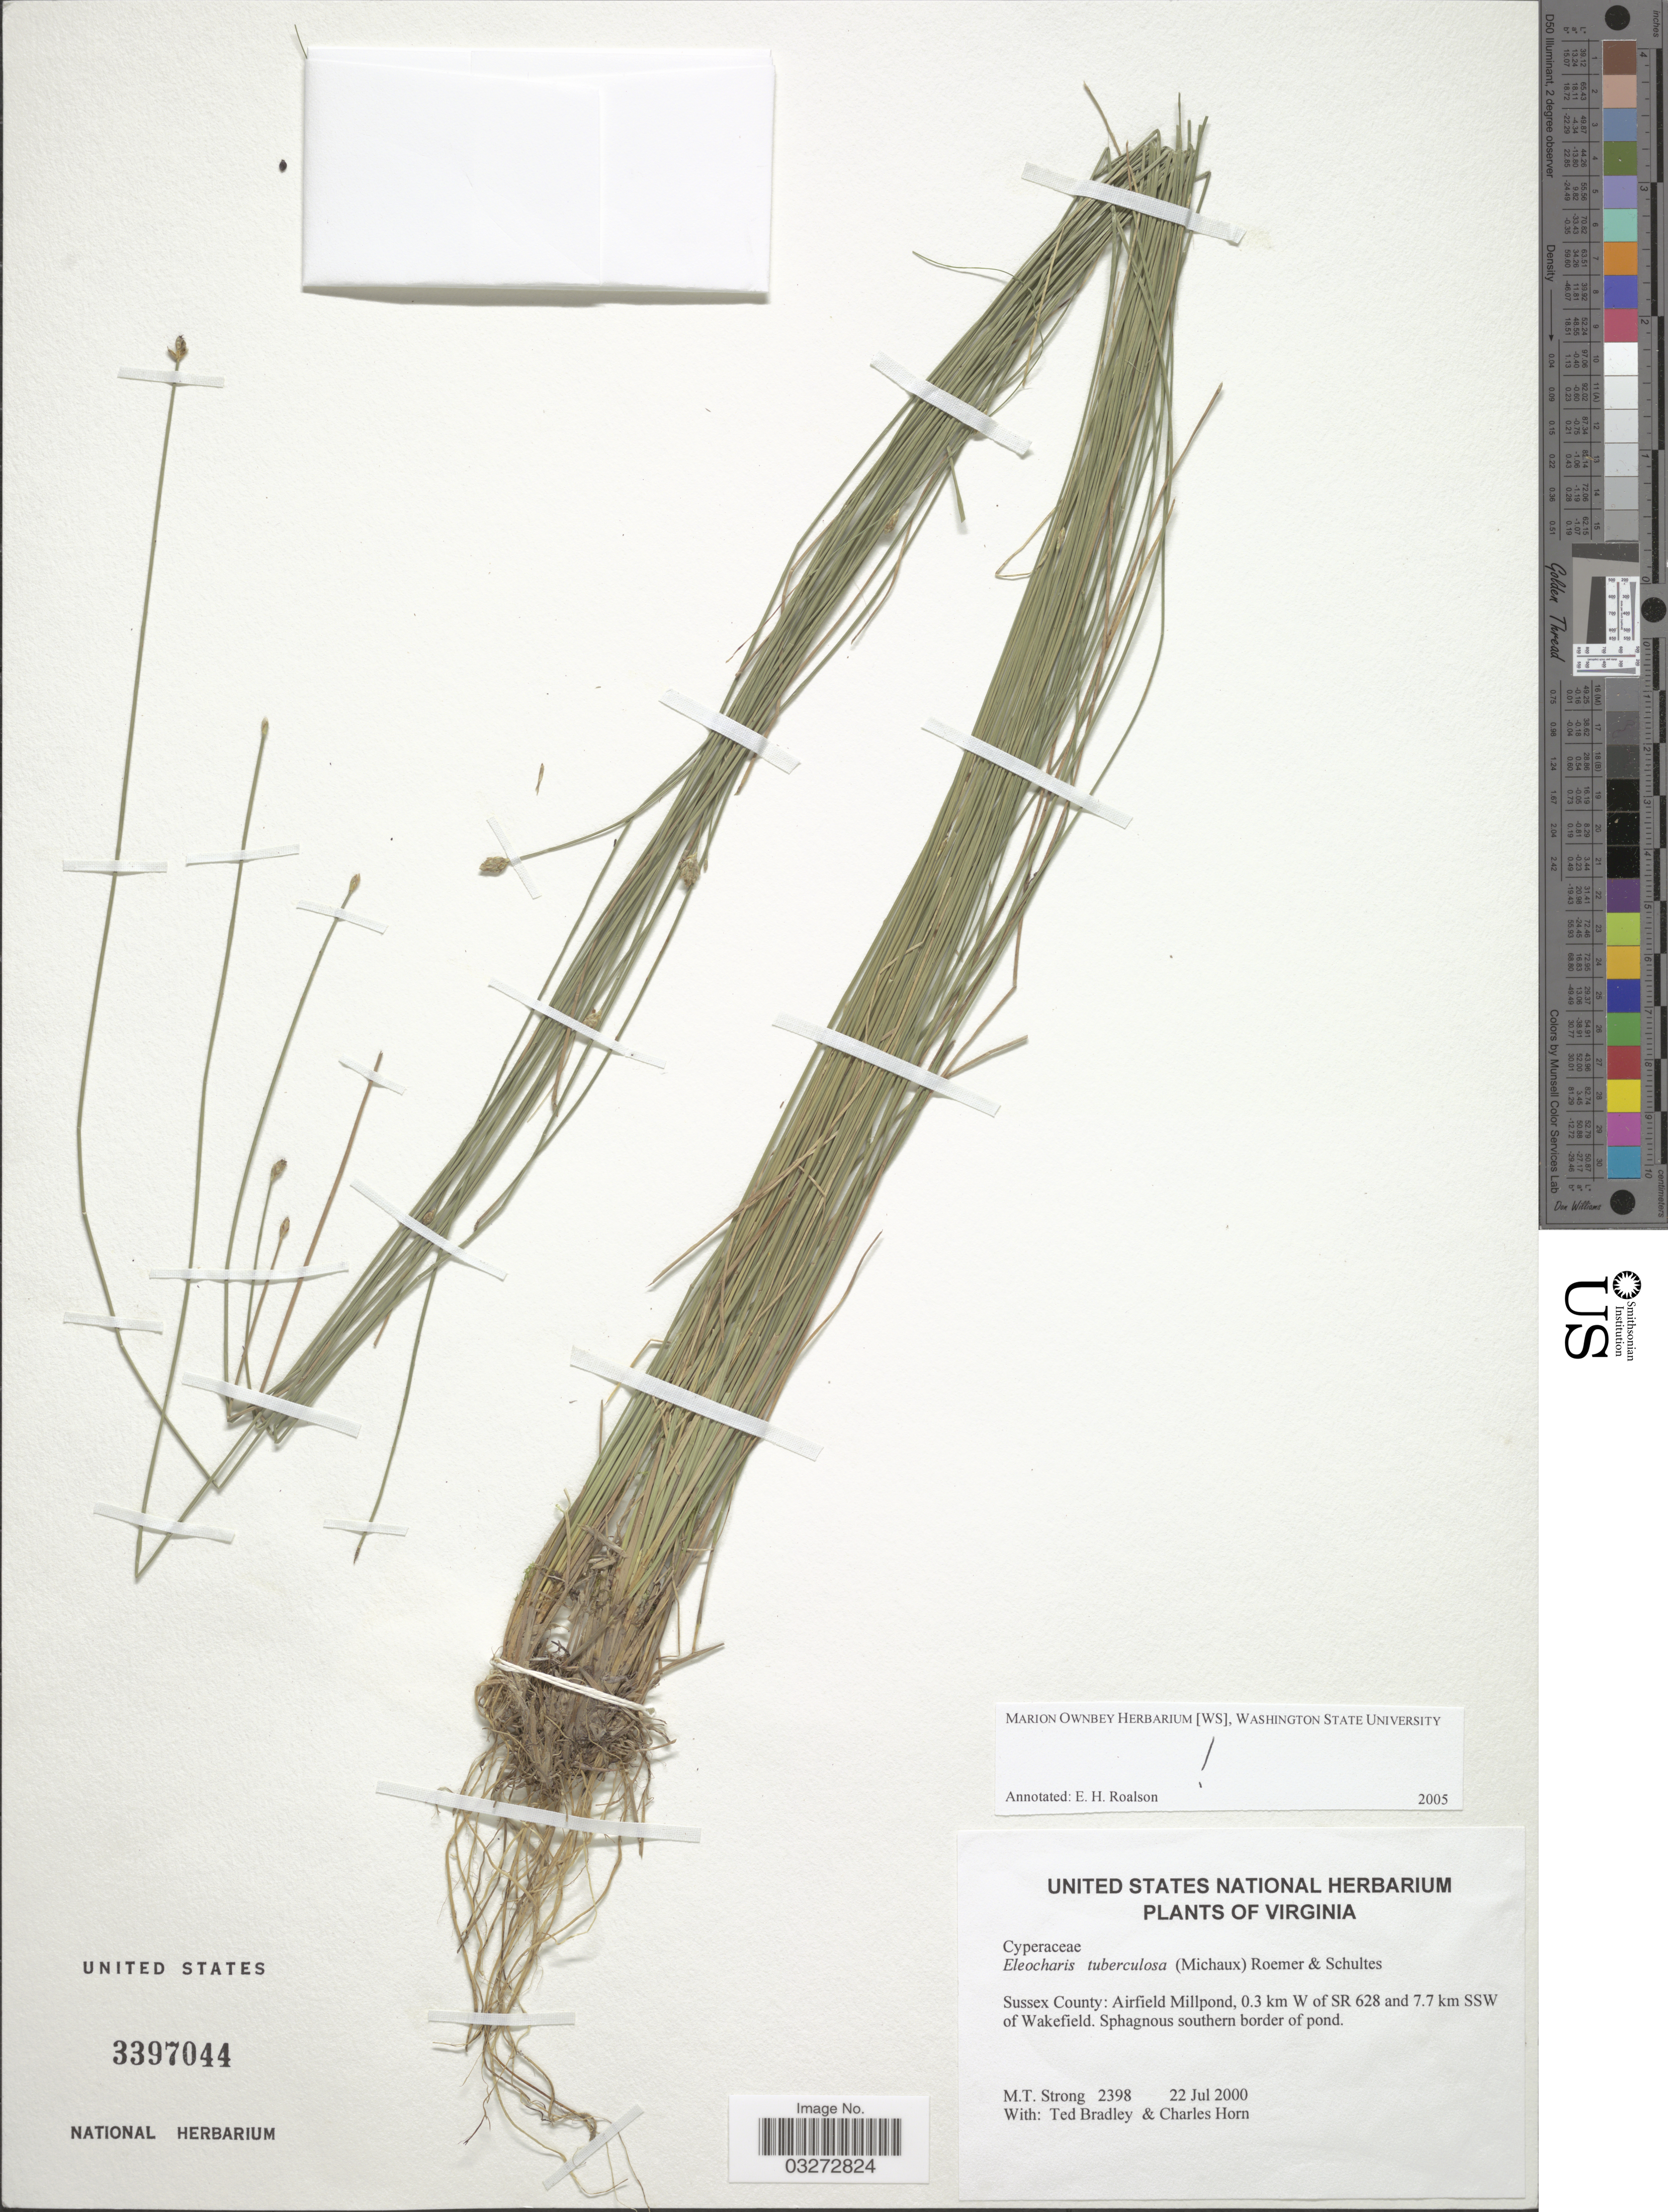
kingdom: Plantae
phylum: Tracheophyta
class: Liliopsida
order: Poales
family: Cyperaceae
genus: Eleocharis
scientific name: Eleocharis tuberculosa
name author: (Michx.) Roem. & Schult.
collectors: M. T. Strong, T. Bradley & C. Horn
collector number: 2398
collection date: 2000-07-22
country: United States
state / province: Virginia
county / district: Sussex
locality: Sussex County: Airfield Millpond, 0.3 km W of SR 628 and 7.7 km SSW of Wakefield.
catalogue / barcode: US 3397044